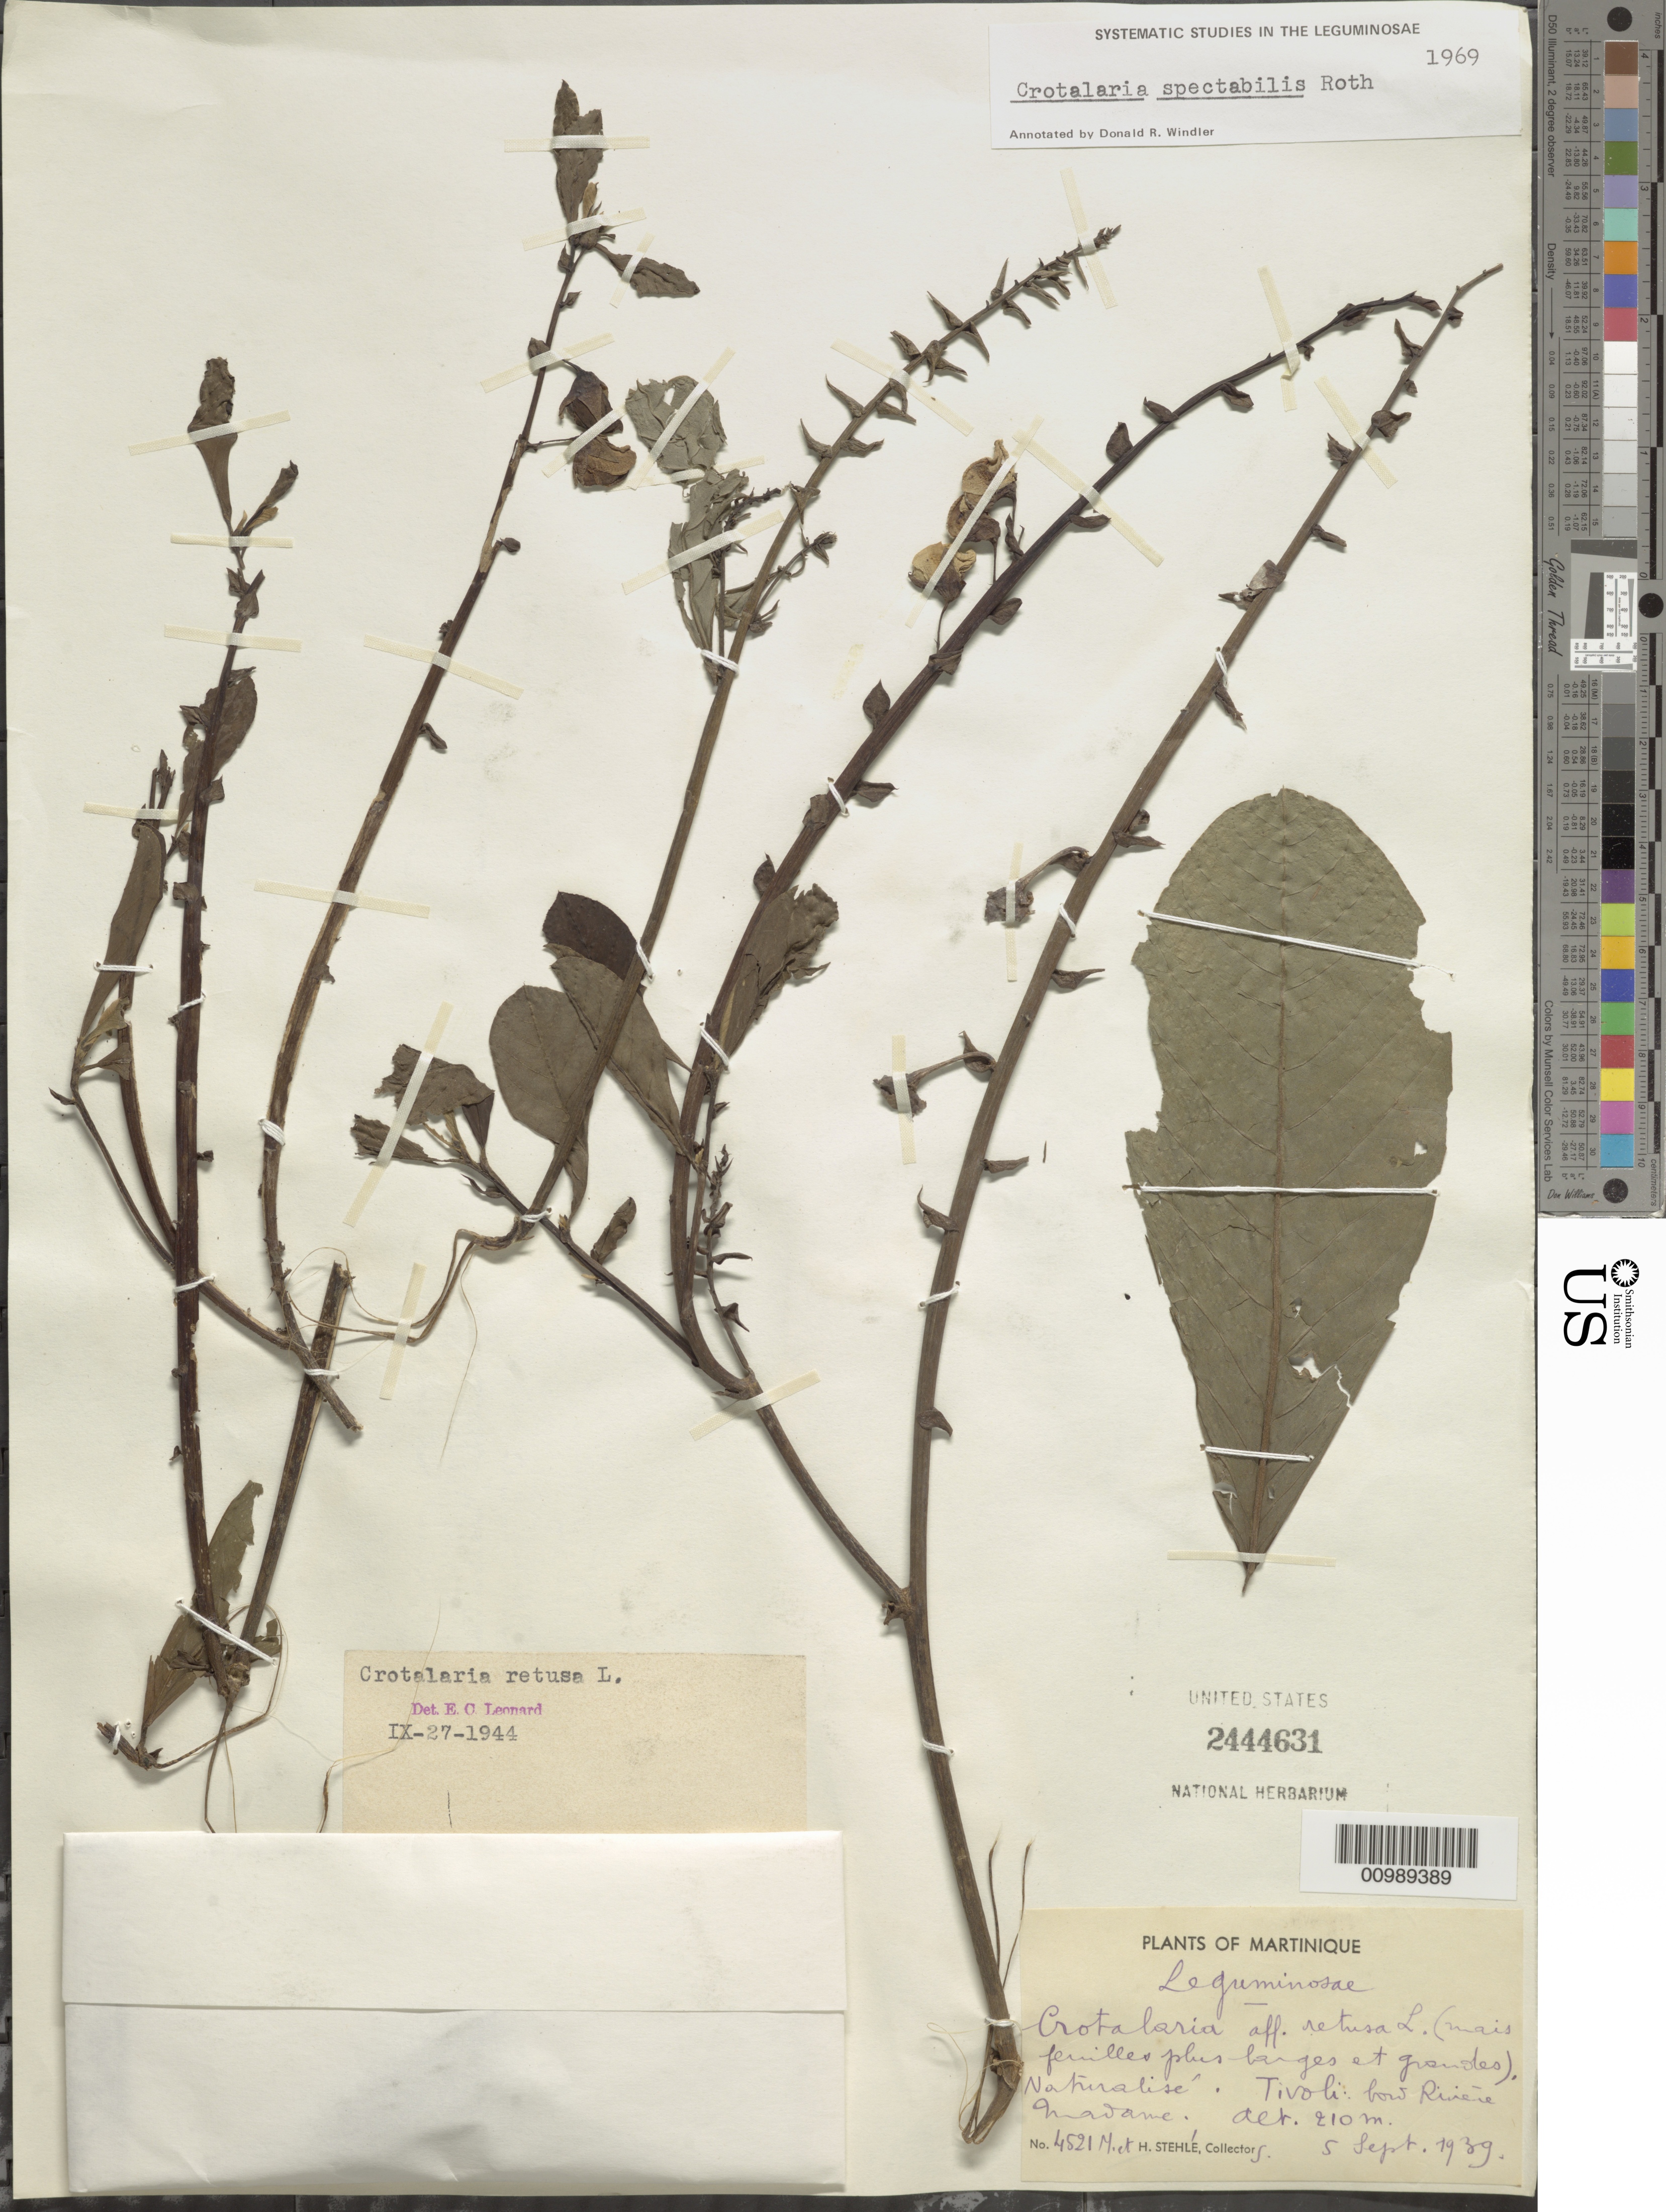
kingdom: Plantae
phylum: Tracheophyta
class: Magnoliopsida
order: Fabales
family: Fabaceae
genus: Crotalaria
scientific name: Crotalaria spectabilis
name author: Roth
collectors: H. Stehlé & M. Stehlé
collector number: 4521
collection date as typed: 05 Sep 1939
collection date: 1939-09-05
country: Martinique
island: Martinique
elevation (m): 210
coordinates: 0 N, 0 E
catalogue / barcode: US 2444631